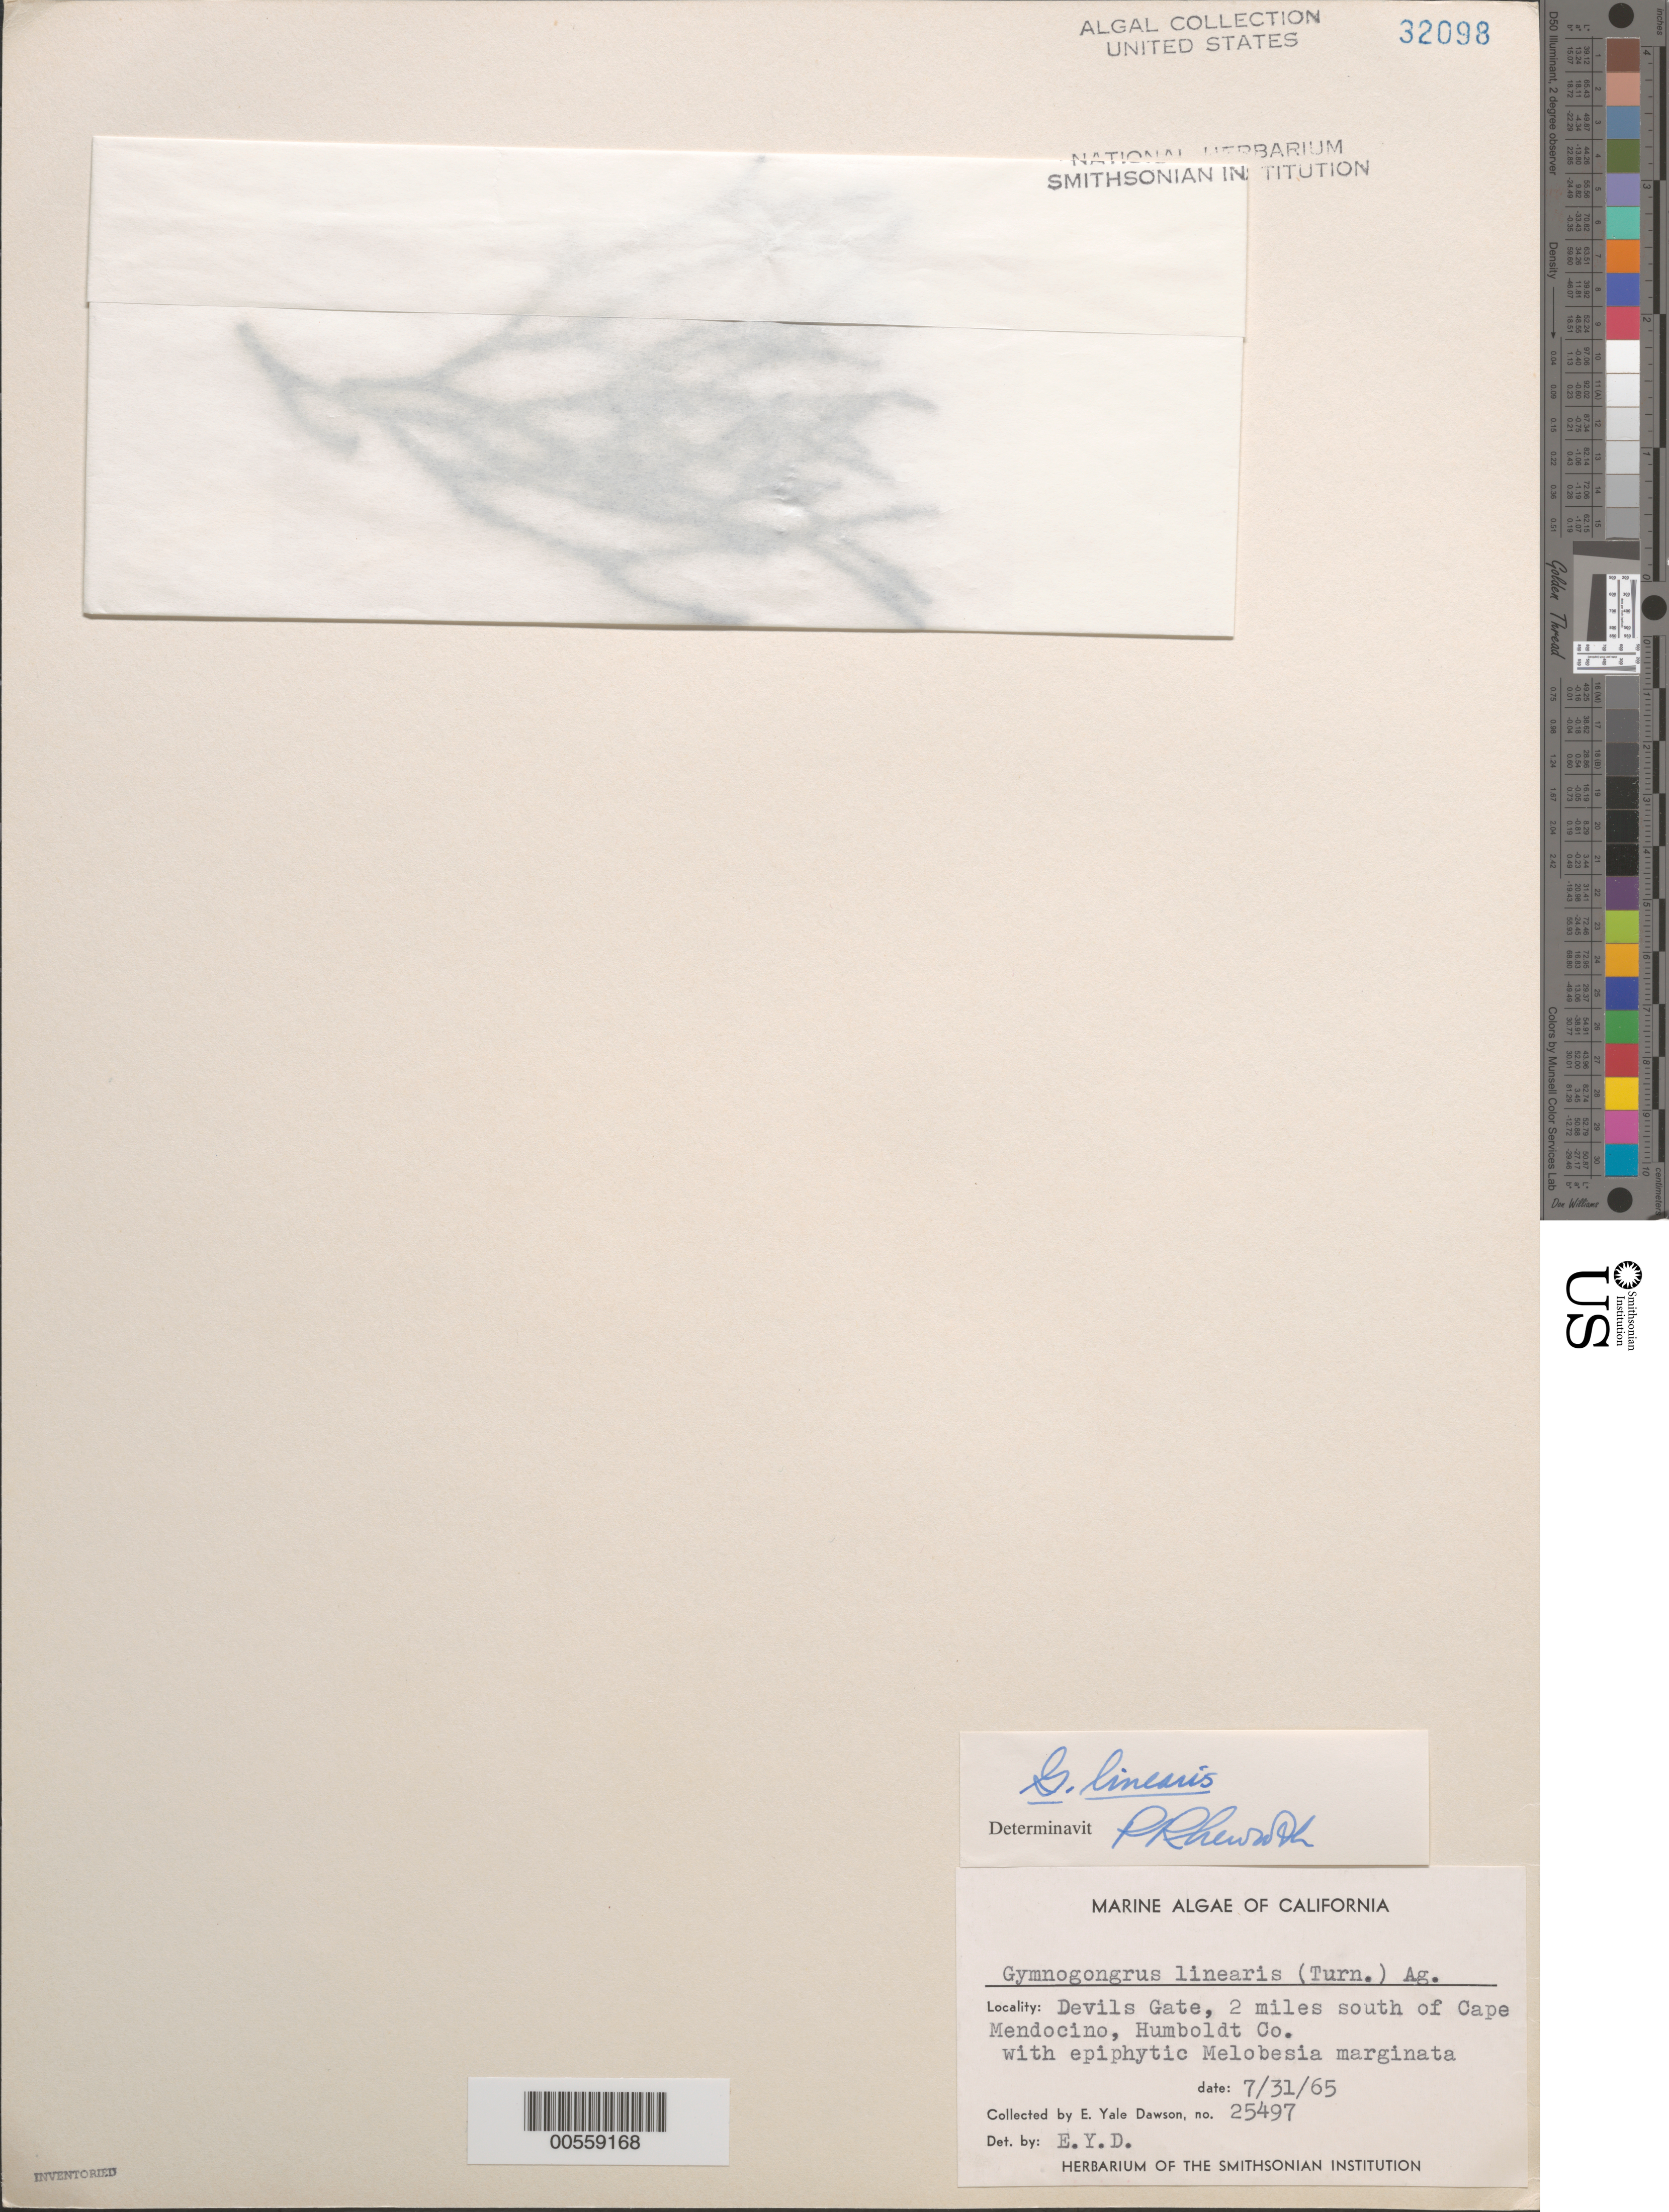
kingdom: Plantae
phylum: Rhodophyta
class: Florideophyceae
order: Gigartinales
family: Phyllophoraceae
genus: Ahnfeltiopsis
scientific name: Ahnfeltiopsis linearis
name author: (C. Agardh) P.C. Silva & DeCew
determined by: Algae name updating Project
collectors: E. Y. Dawson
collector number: EYD 25497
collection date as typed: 31 Jul 1965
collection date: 1965-07-31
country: United States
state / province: California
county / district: Humboldt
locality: Devils Gate, 2 miles south of Cape Mendocino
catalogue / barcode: US 32098